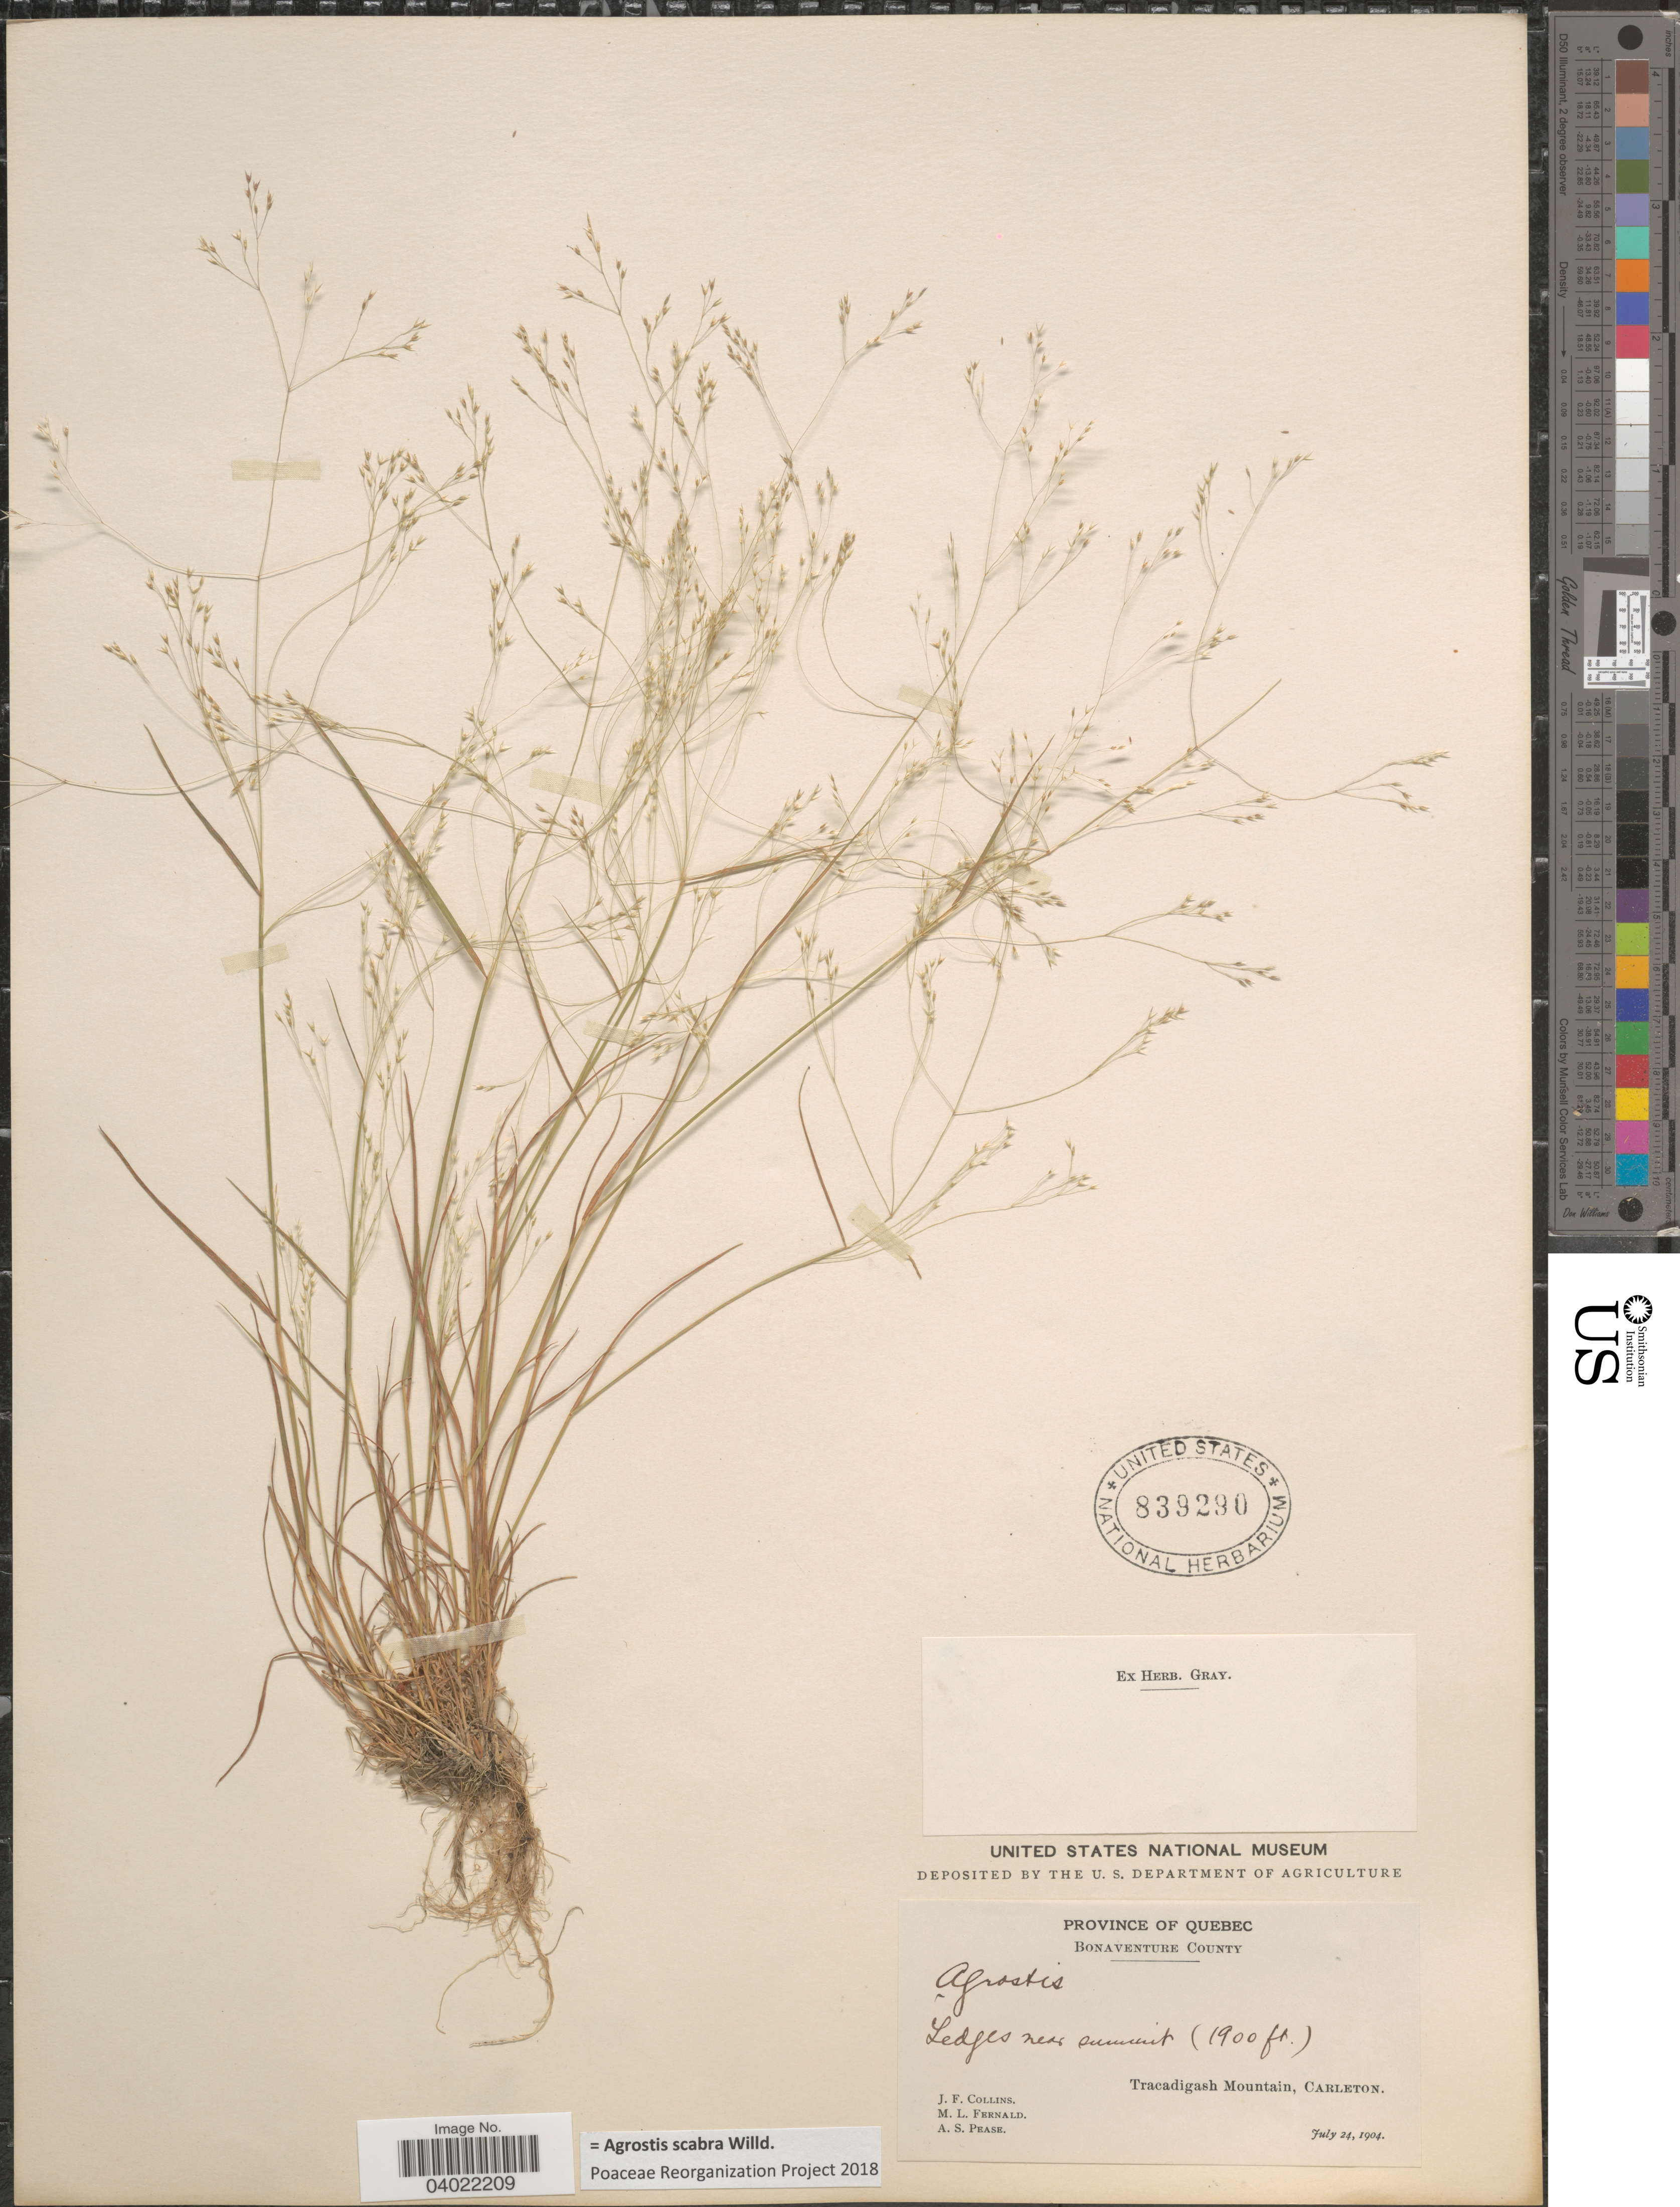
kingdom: Plantae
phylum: Tracheophyta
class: Liliopsida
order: Poales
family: Poaceae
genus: Agrostis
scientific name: Agrostis scabra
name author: Willd.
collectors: J. Collins, M. L. Fernald & A. S. Pease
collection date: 1904-07-24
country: Canada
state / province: Quebec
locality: Bonaventure County. Tracadigash Mountain, Carleton.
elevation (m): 579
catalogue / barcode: US 839290